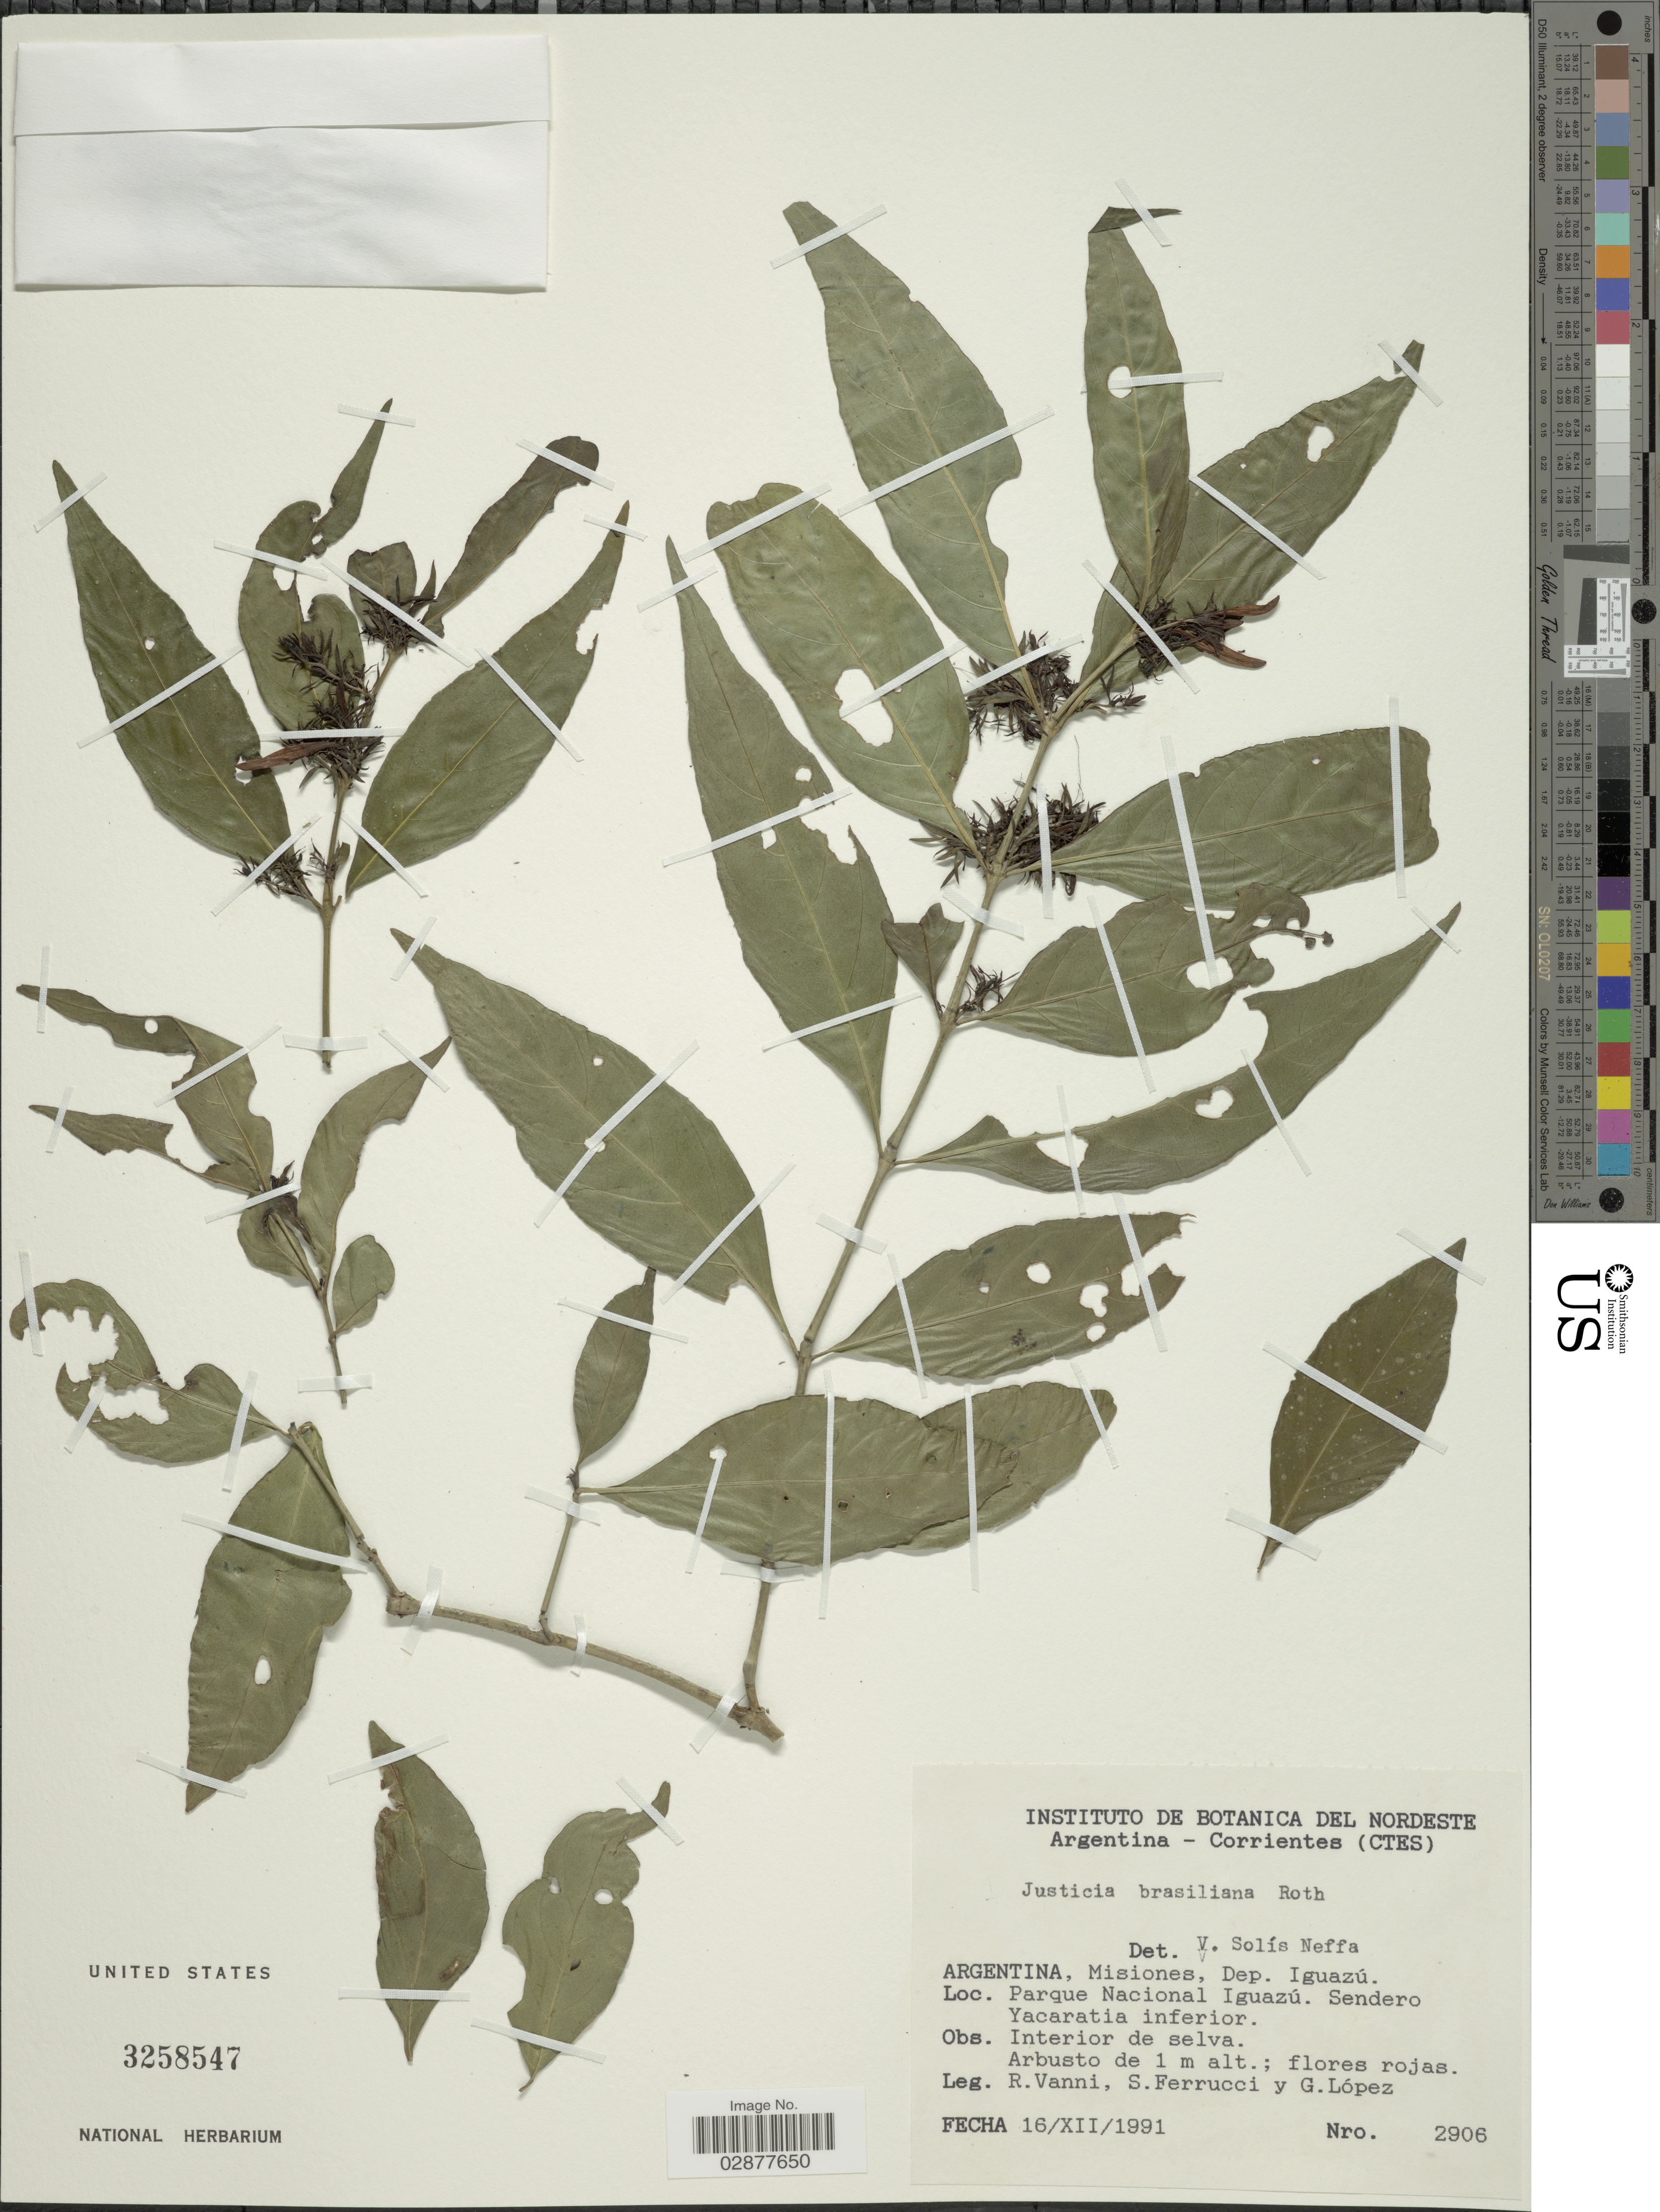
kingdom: Plantae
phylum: Tracheophyta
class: Magnoliopsida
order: Lamiales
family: Acanthaceae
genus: Justicia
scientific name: Justicia brasiliana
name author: Roth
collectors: R. Vanni, S. Ferrucci & G. López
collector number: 2906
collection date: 1991-12-16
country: Argentina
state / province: Misiones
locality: Dep. Iguazú. Parque Nacional Iguazú. Sendero Yacaratia inferior.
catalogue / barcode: US 3258547